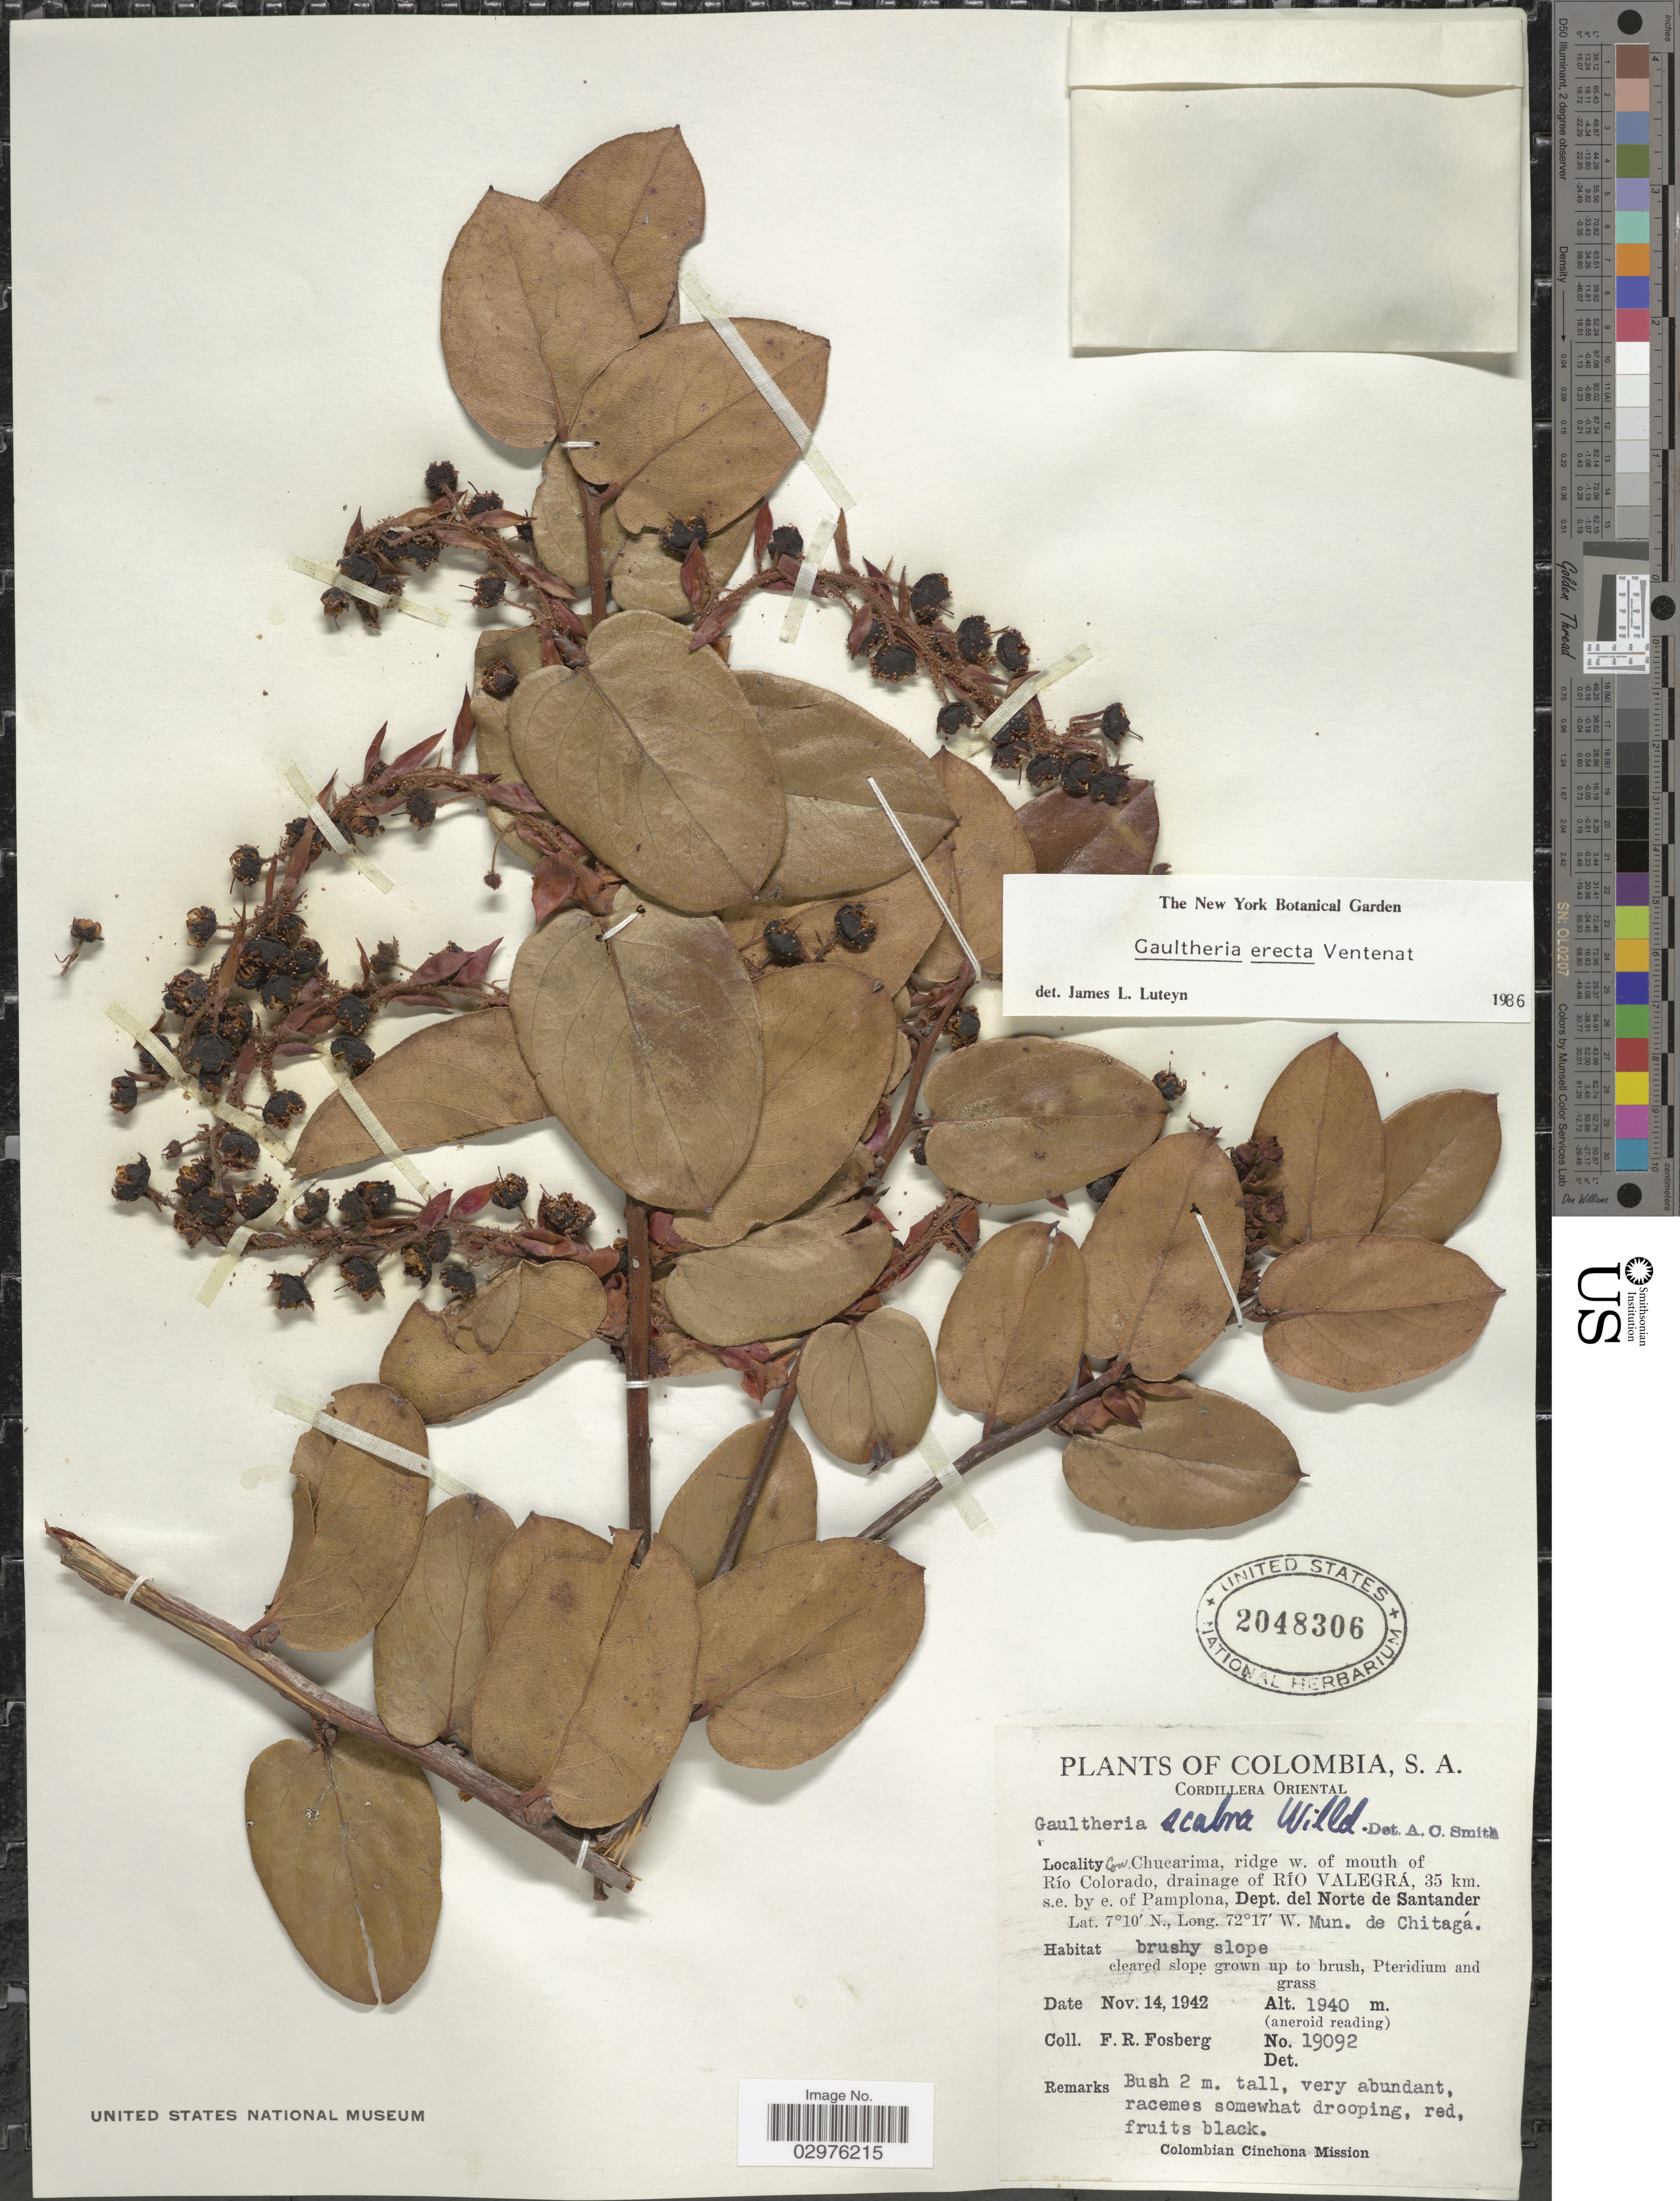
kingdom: Plantae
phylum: Tracheophyta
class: Magnoliopsida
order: Ericales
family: Ericaceae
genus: Gaultheria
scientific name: Gaultheria erecta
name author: Vent.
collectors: F. R. Fosberg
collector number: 19092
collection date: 1942-11-14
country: Colombia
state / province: Norte de Santander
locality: Cordillera Oriental. Con. Chucarima, ridge w. of mouth of Río Colorado, drainage of Río Valegrá, 35 km. s.e.by e. of Pamplona, Dept. del Norte de Santander. Mun. de Chitagá.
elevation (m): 1940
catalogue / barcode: US 2048306